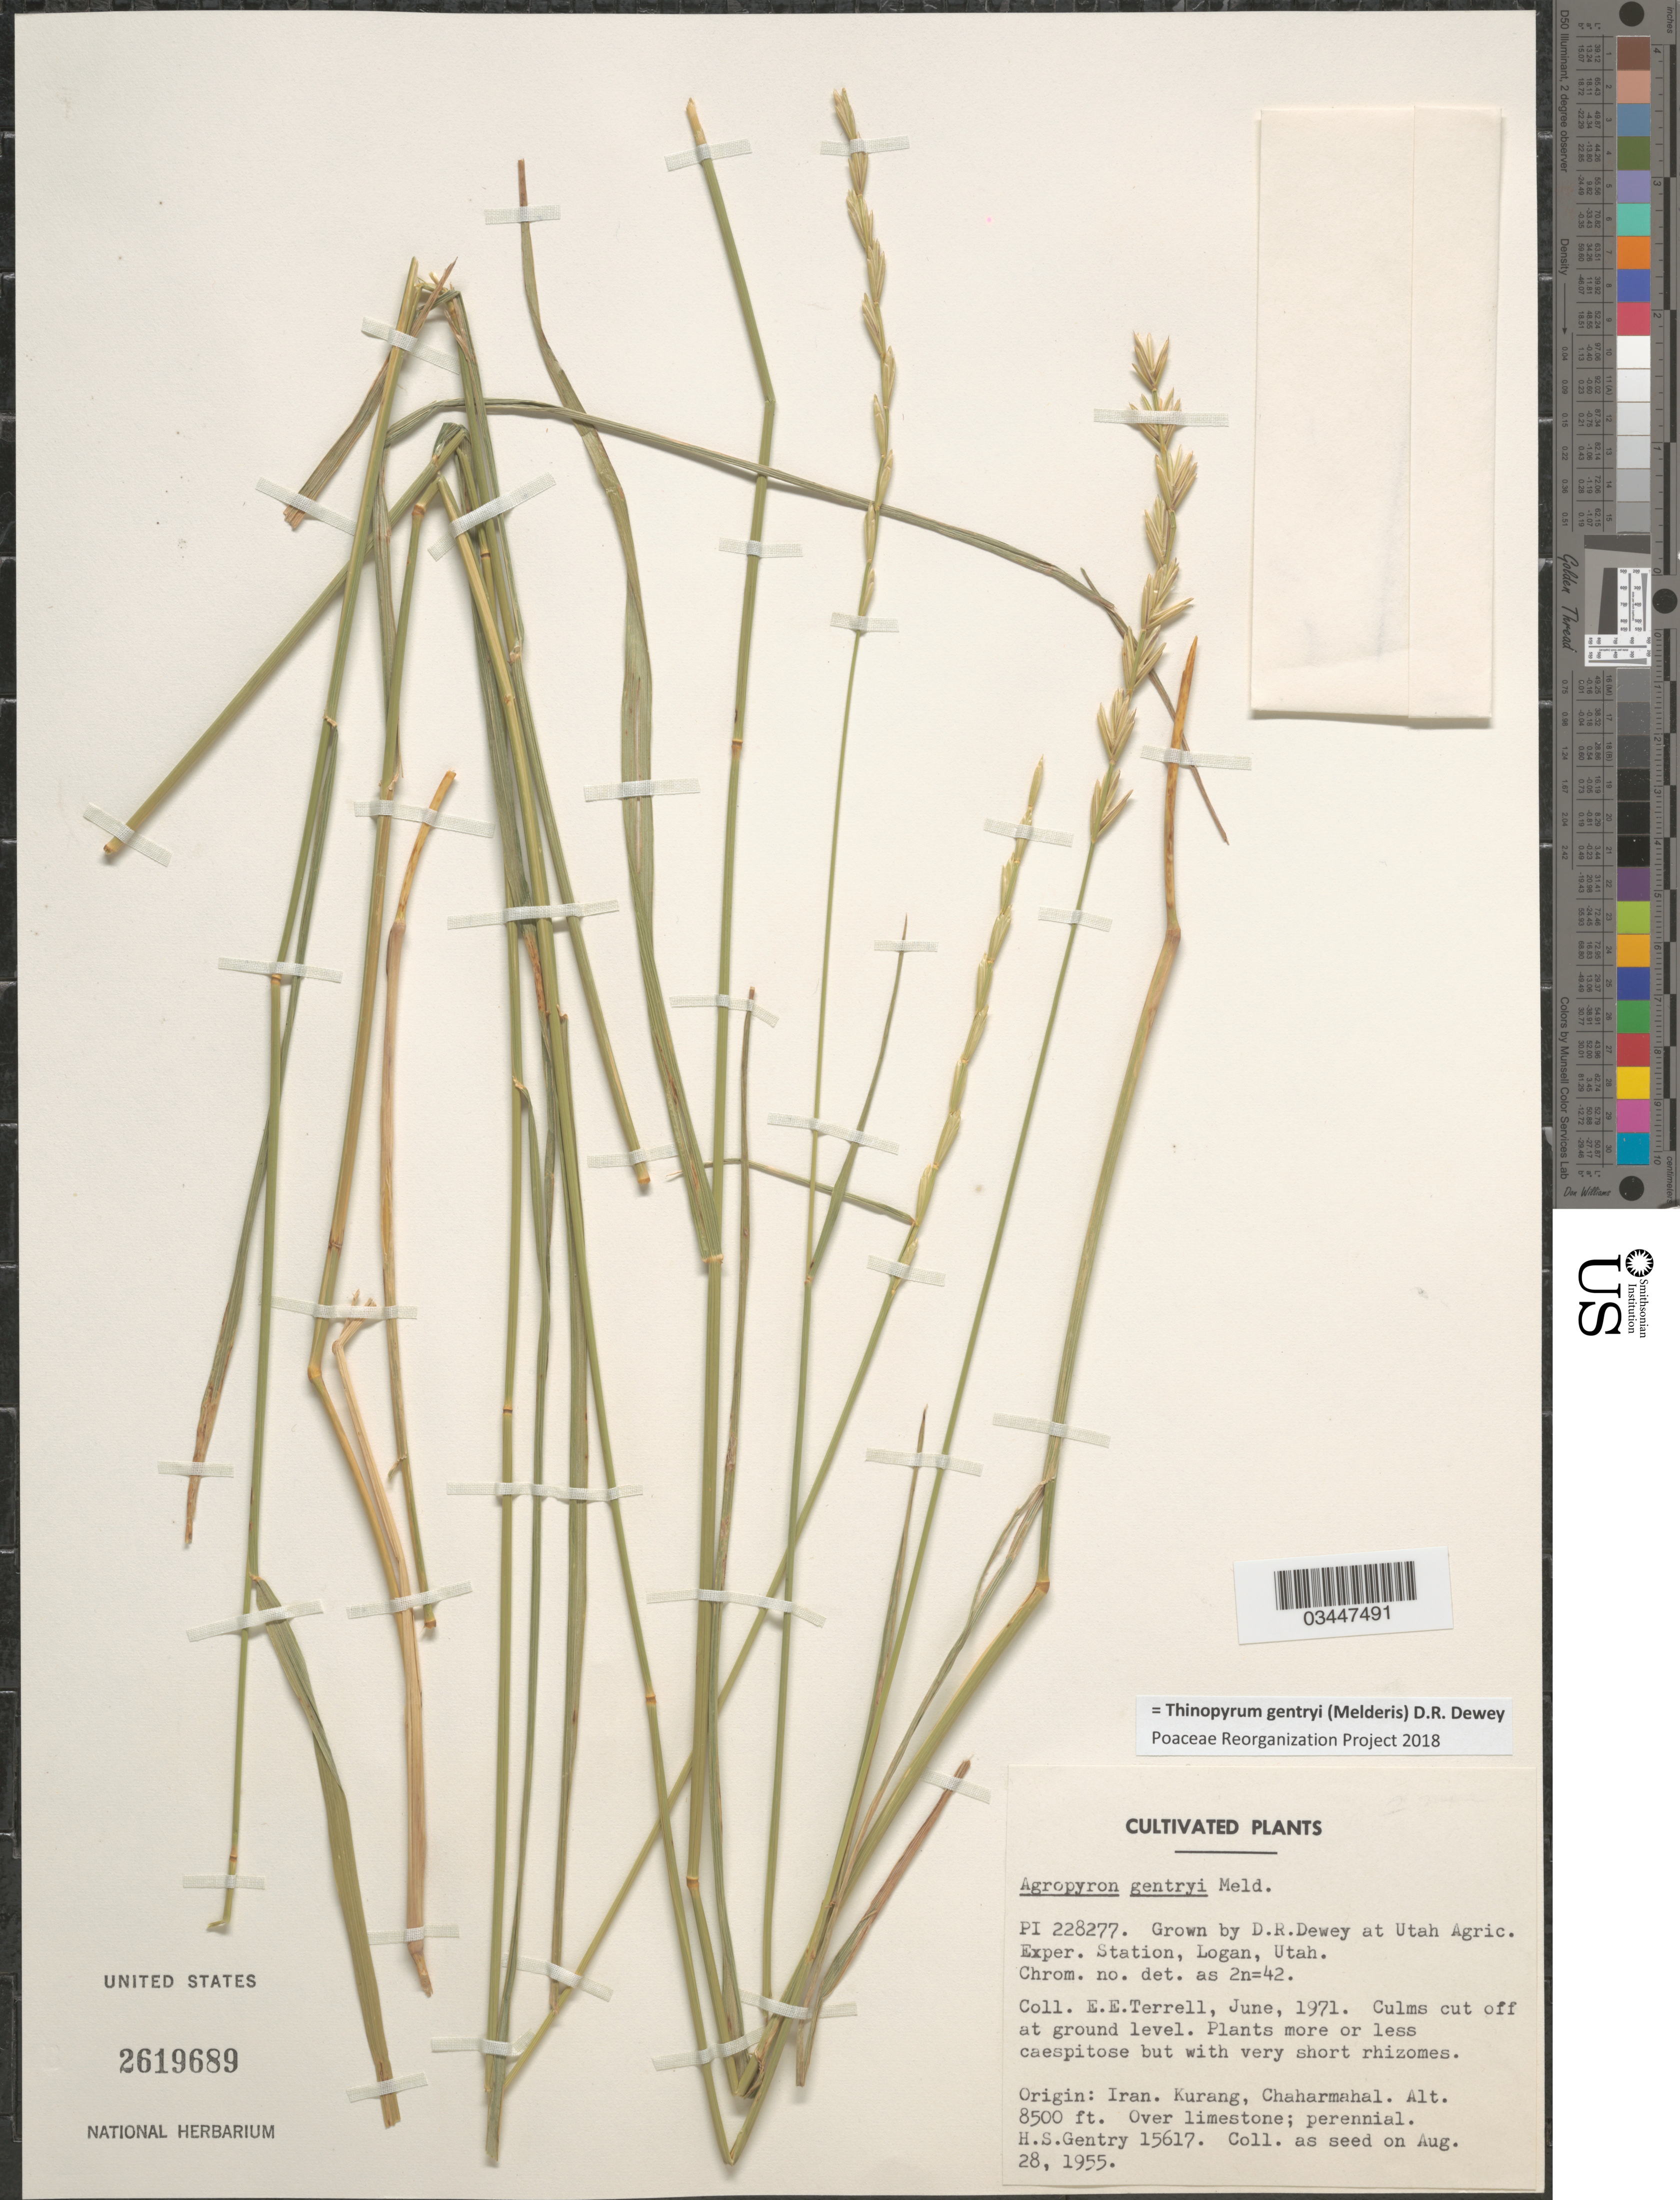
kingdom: Plantae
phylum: Tracheophyta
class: Liliopsida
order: Poales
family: Poaceae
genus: Thinopyrum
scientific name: Thinopyrum gentryi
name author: (Melderis) Dewey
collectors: D. Dewey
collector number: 228277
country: United States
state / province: Utah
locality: At Utah Agric. Exper. Station, Logan.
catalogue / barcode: US 2619689